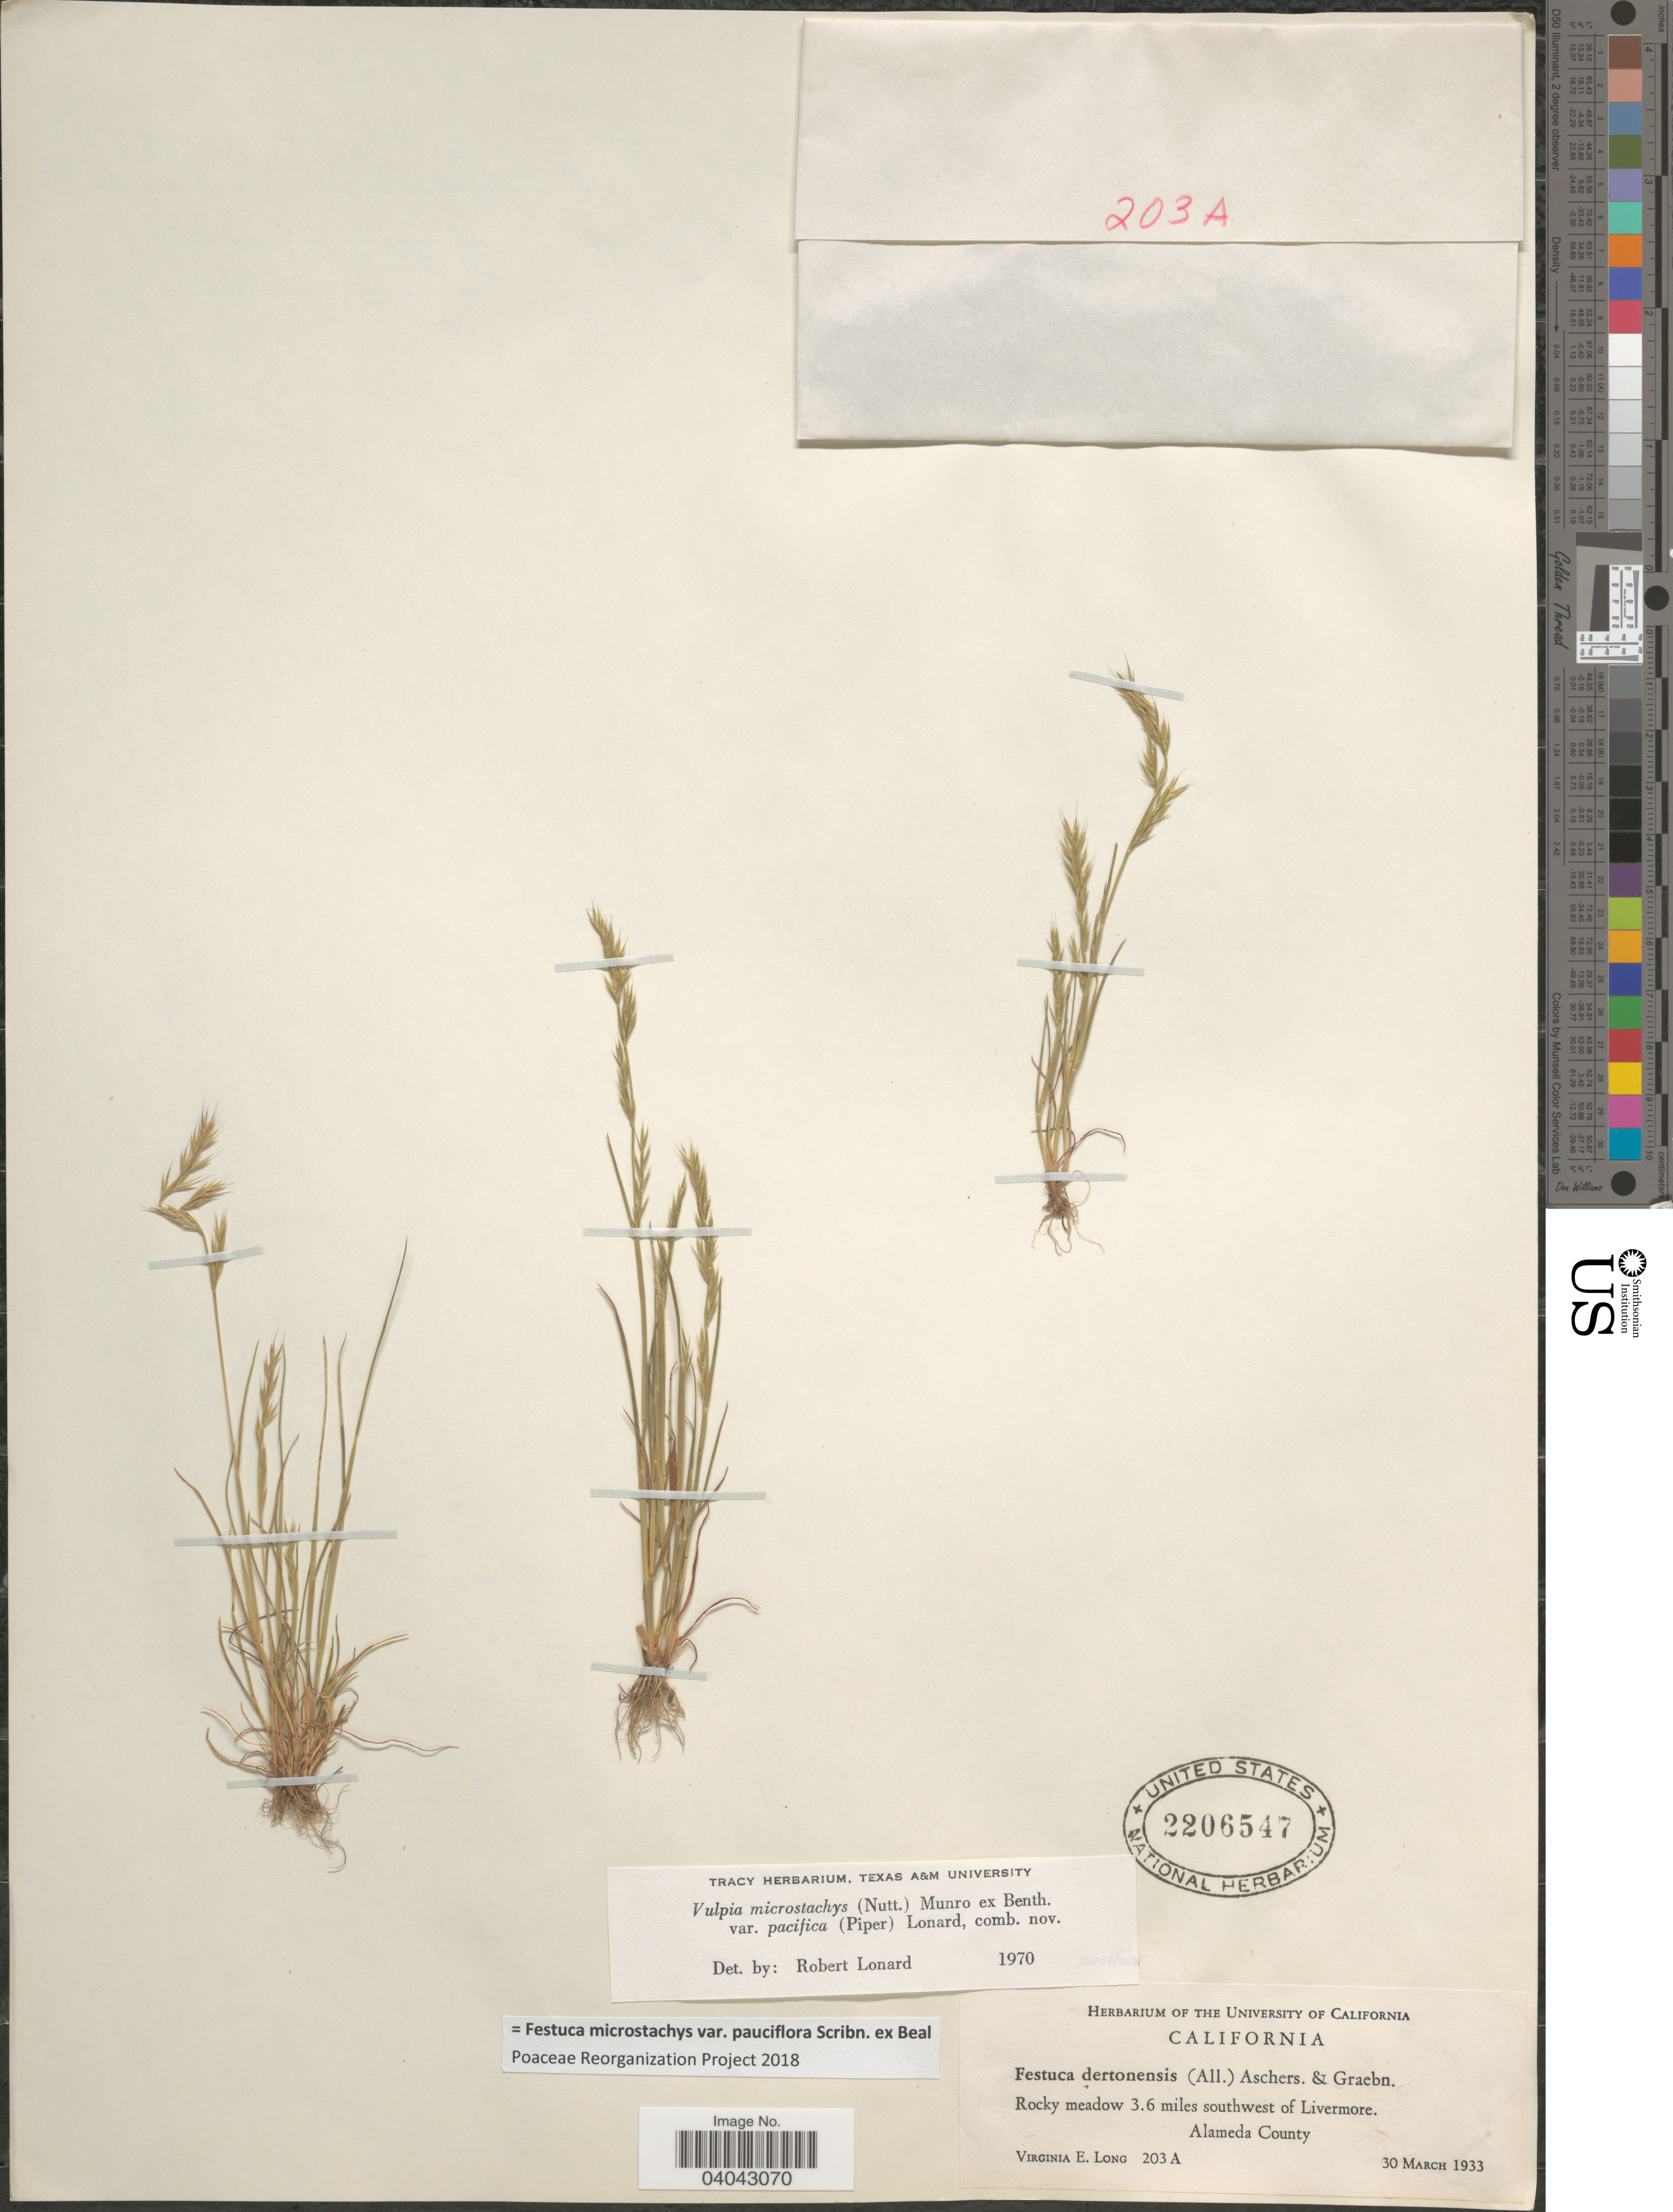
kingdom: Plantae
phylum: Tracheophyta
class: Liliopsida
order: Poales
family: Poaceae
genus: Festuca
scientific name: Festuca microstachys var. pauciflora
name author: Scribn. ex W.J. Beal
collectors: V. Long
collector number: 203A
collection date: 1933-03-30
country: United States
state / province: California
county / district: Alameda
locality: Rocky meadow 3.6 miles southwest of Livermore. Alameda County.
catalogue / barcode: US 2206547